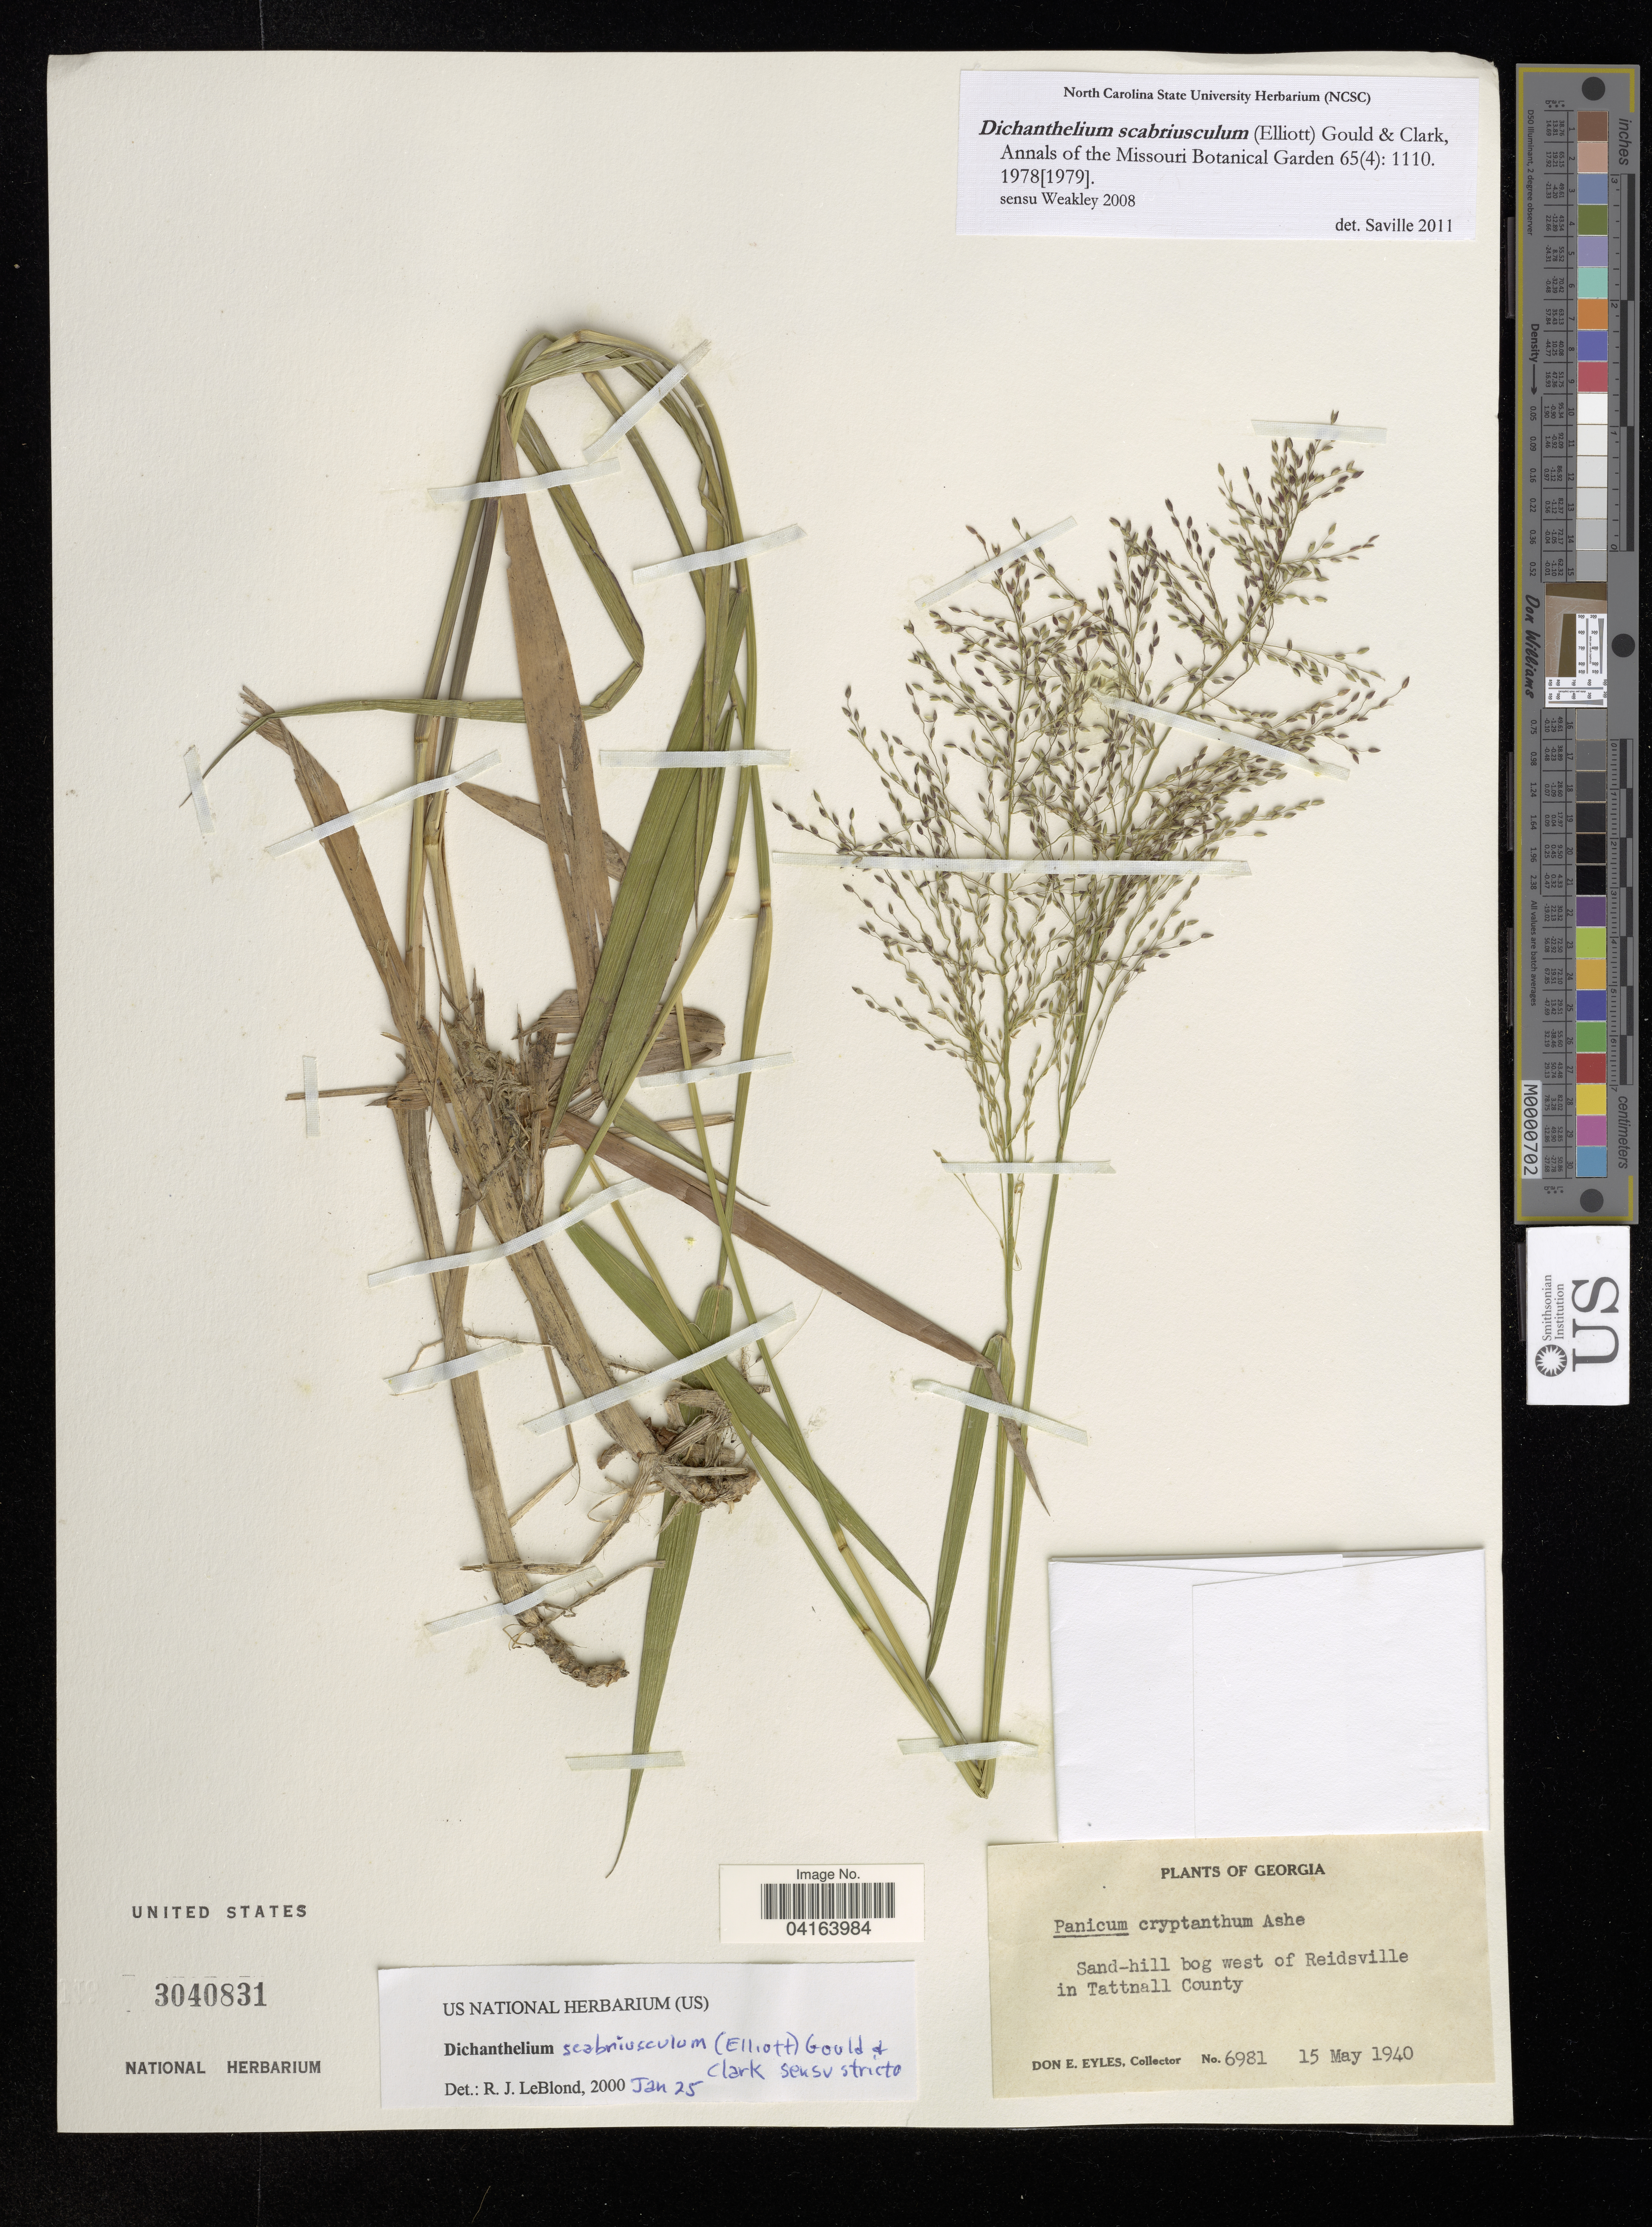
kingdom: Plantae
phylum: Tracheophyta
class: Liliopsida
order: Poales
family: Poaceae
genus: Dichanthelium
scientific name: Dichanthelium scabriusculum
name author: (Elliott) Gould & C.A. Clark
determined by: Saville, A. C., (NCSC), North Carolina State University (UNITED STATES)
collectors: D. Eyles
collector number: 6981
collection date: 1940-05-15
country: United States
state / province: Georgia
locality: Sand-hill bog west of Reidsville in Tattnall County.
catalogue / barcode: US 3040831